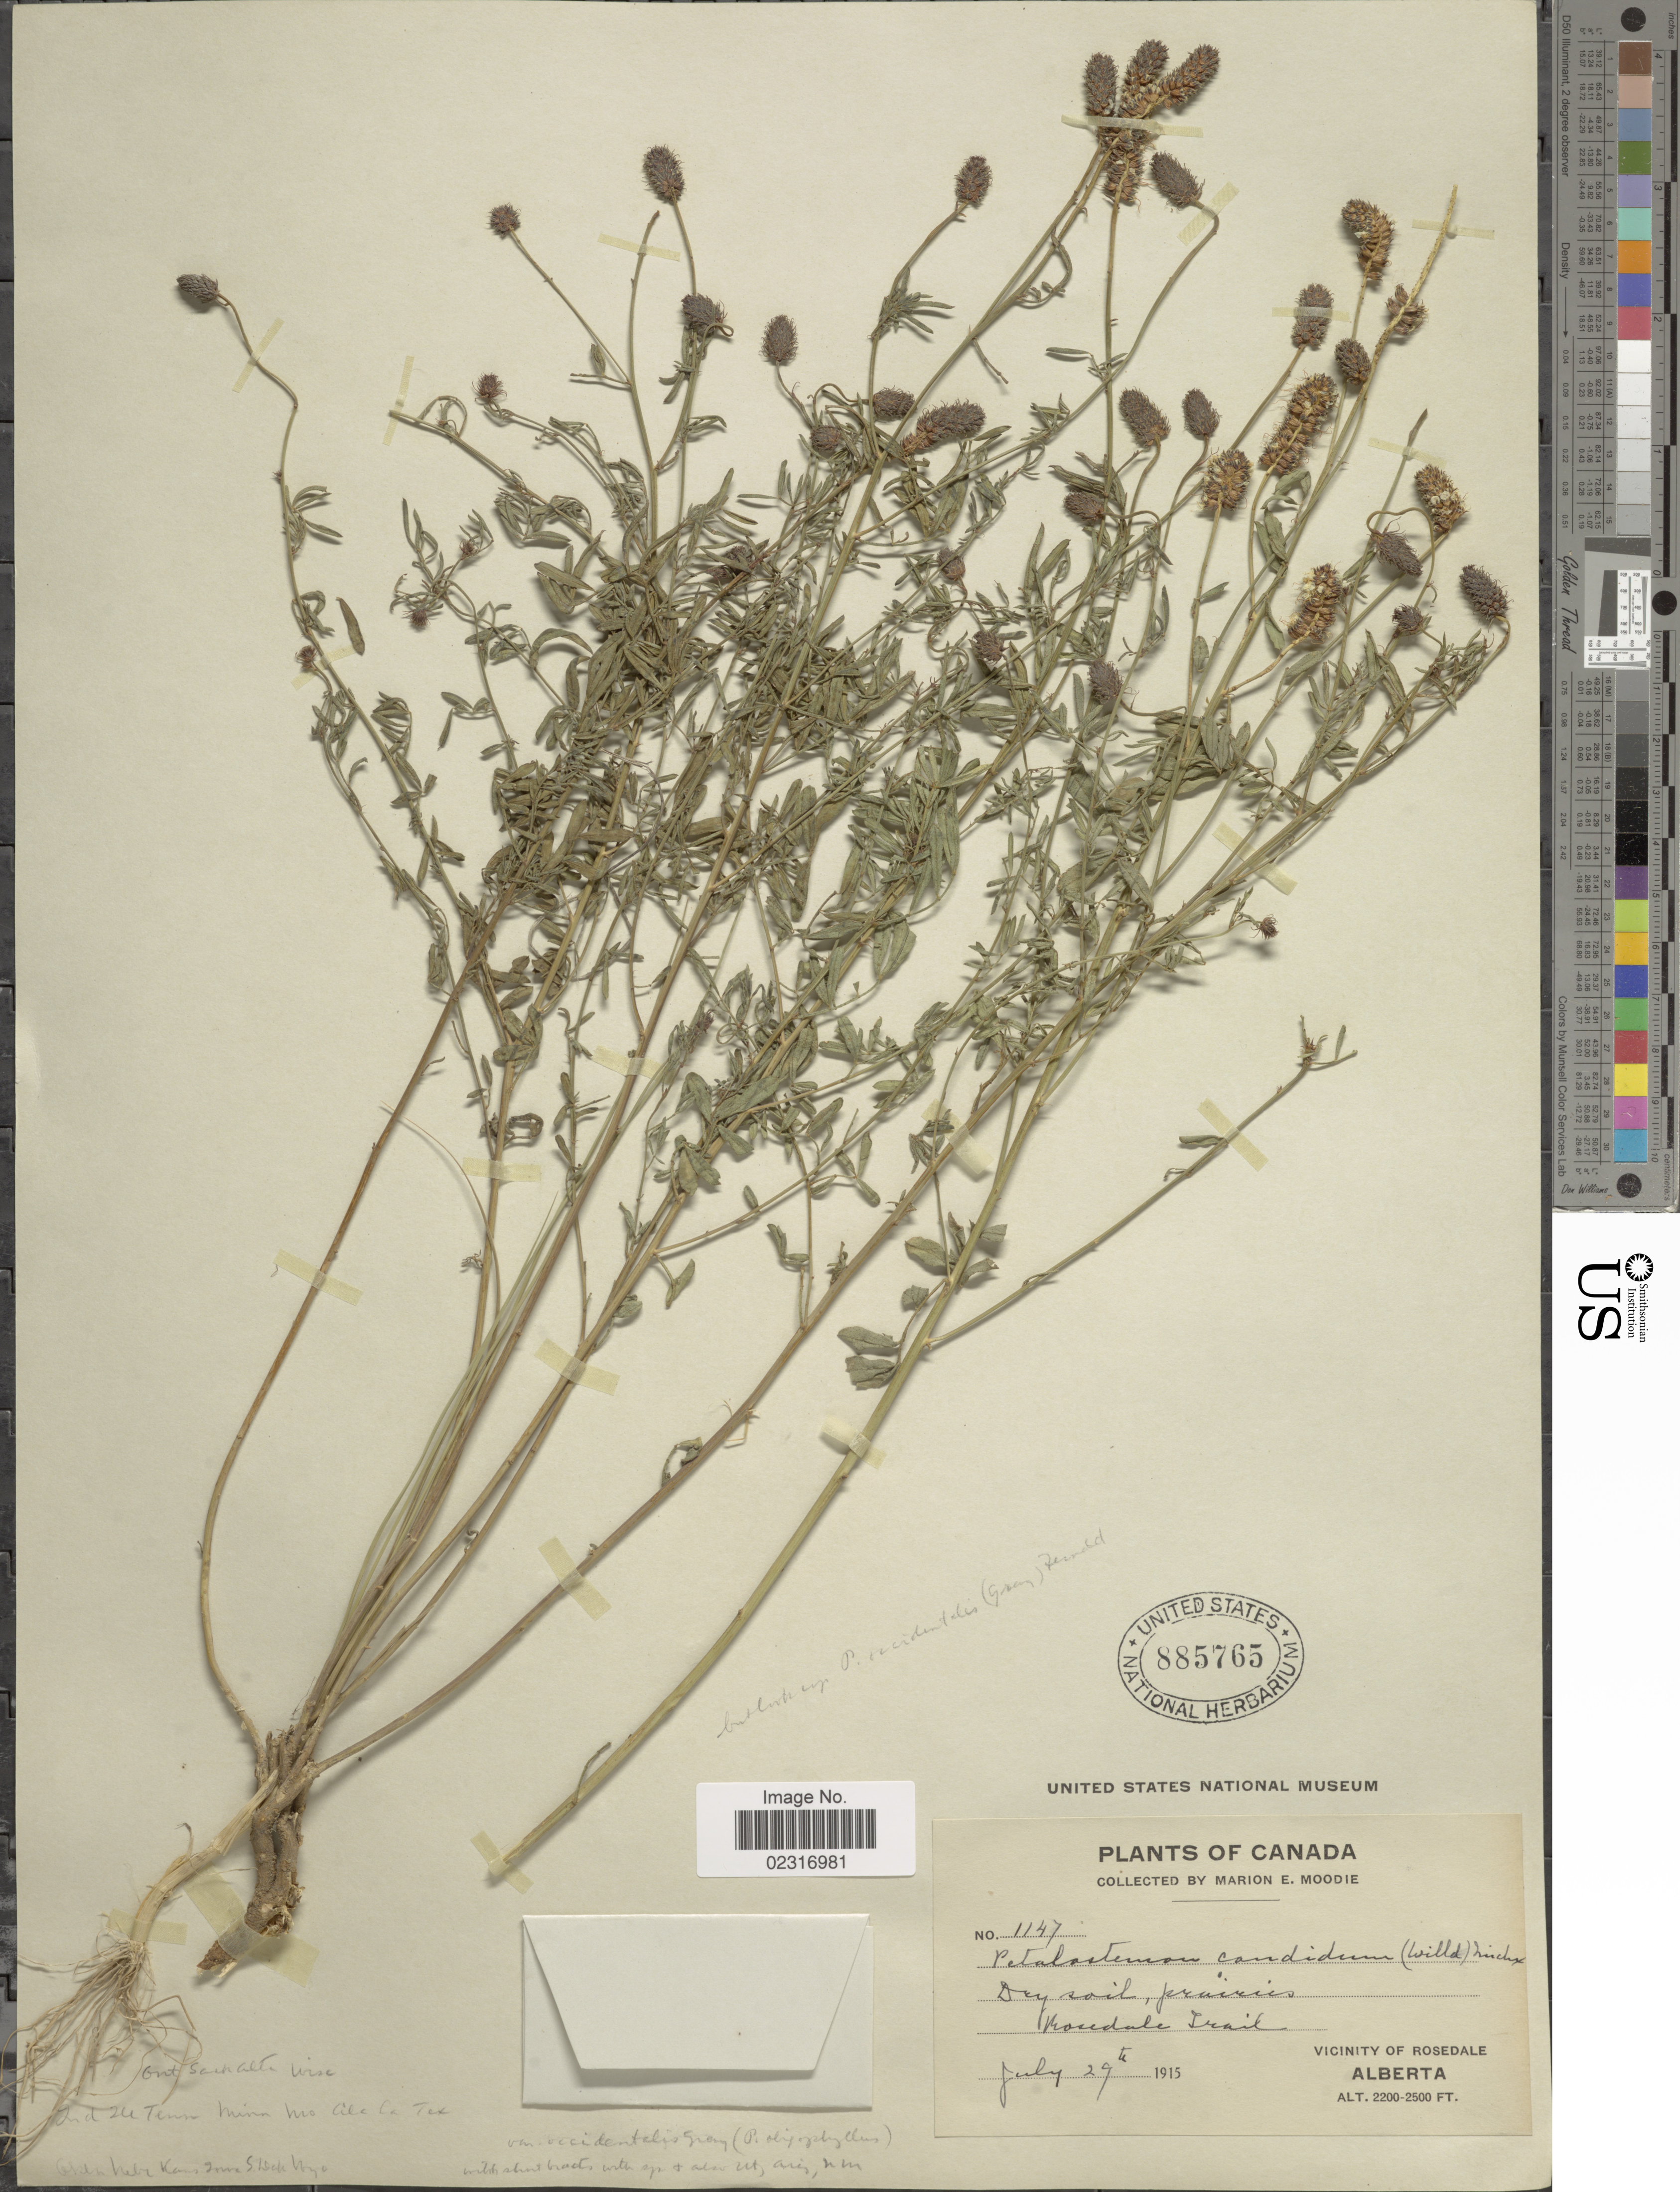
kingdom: Plantae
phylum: Tracheophyta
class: Magnoliopsida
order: Fabales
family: Fabaceae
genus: Dalea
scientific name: Dalea candida var. oligophylla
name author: (Torr) Shinners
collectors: M. E. Moodie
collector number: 1147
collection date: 1915-07-29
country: Canada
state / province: Alberta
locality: Rosedale Trail, Vicinity of Rosedale.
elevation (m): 671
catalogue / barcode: US 885765